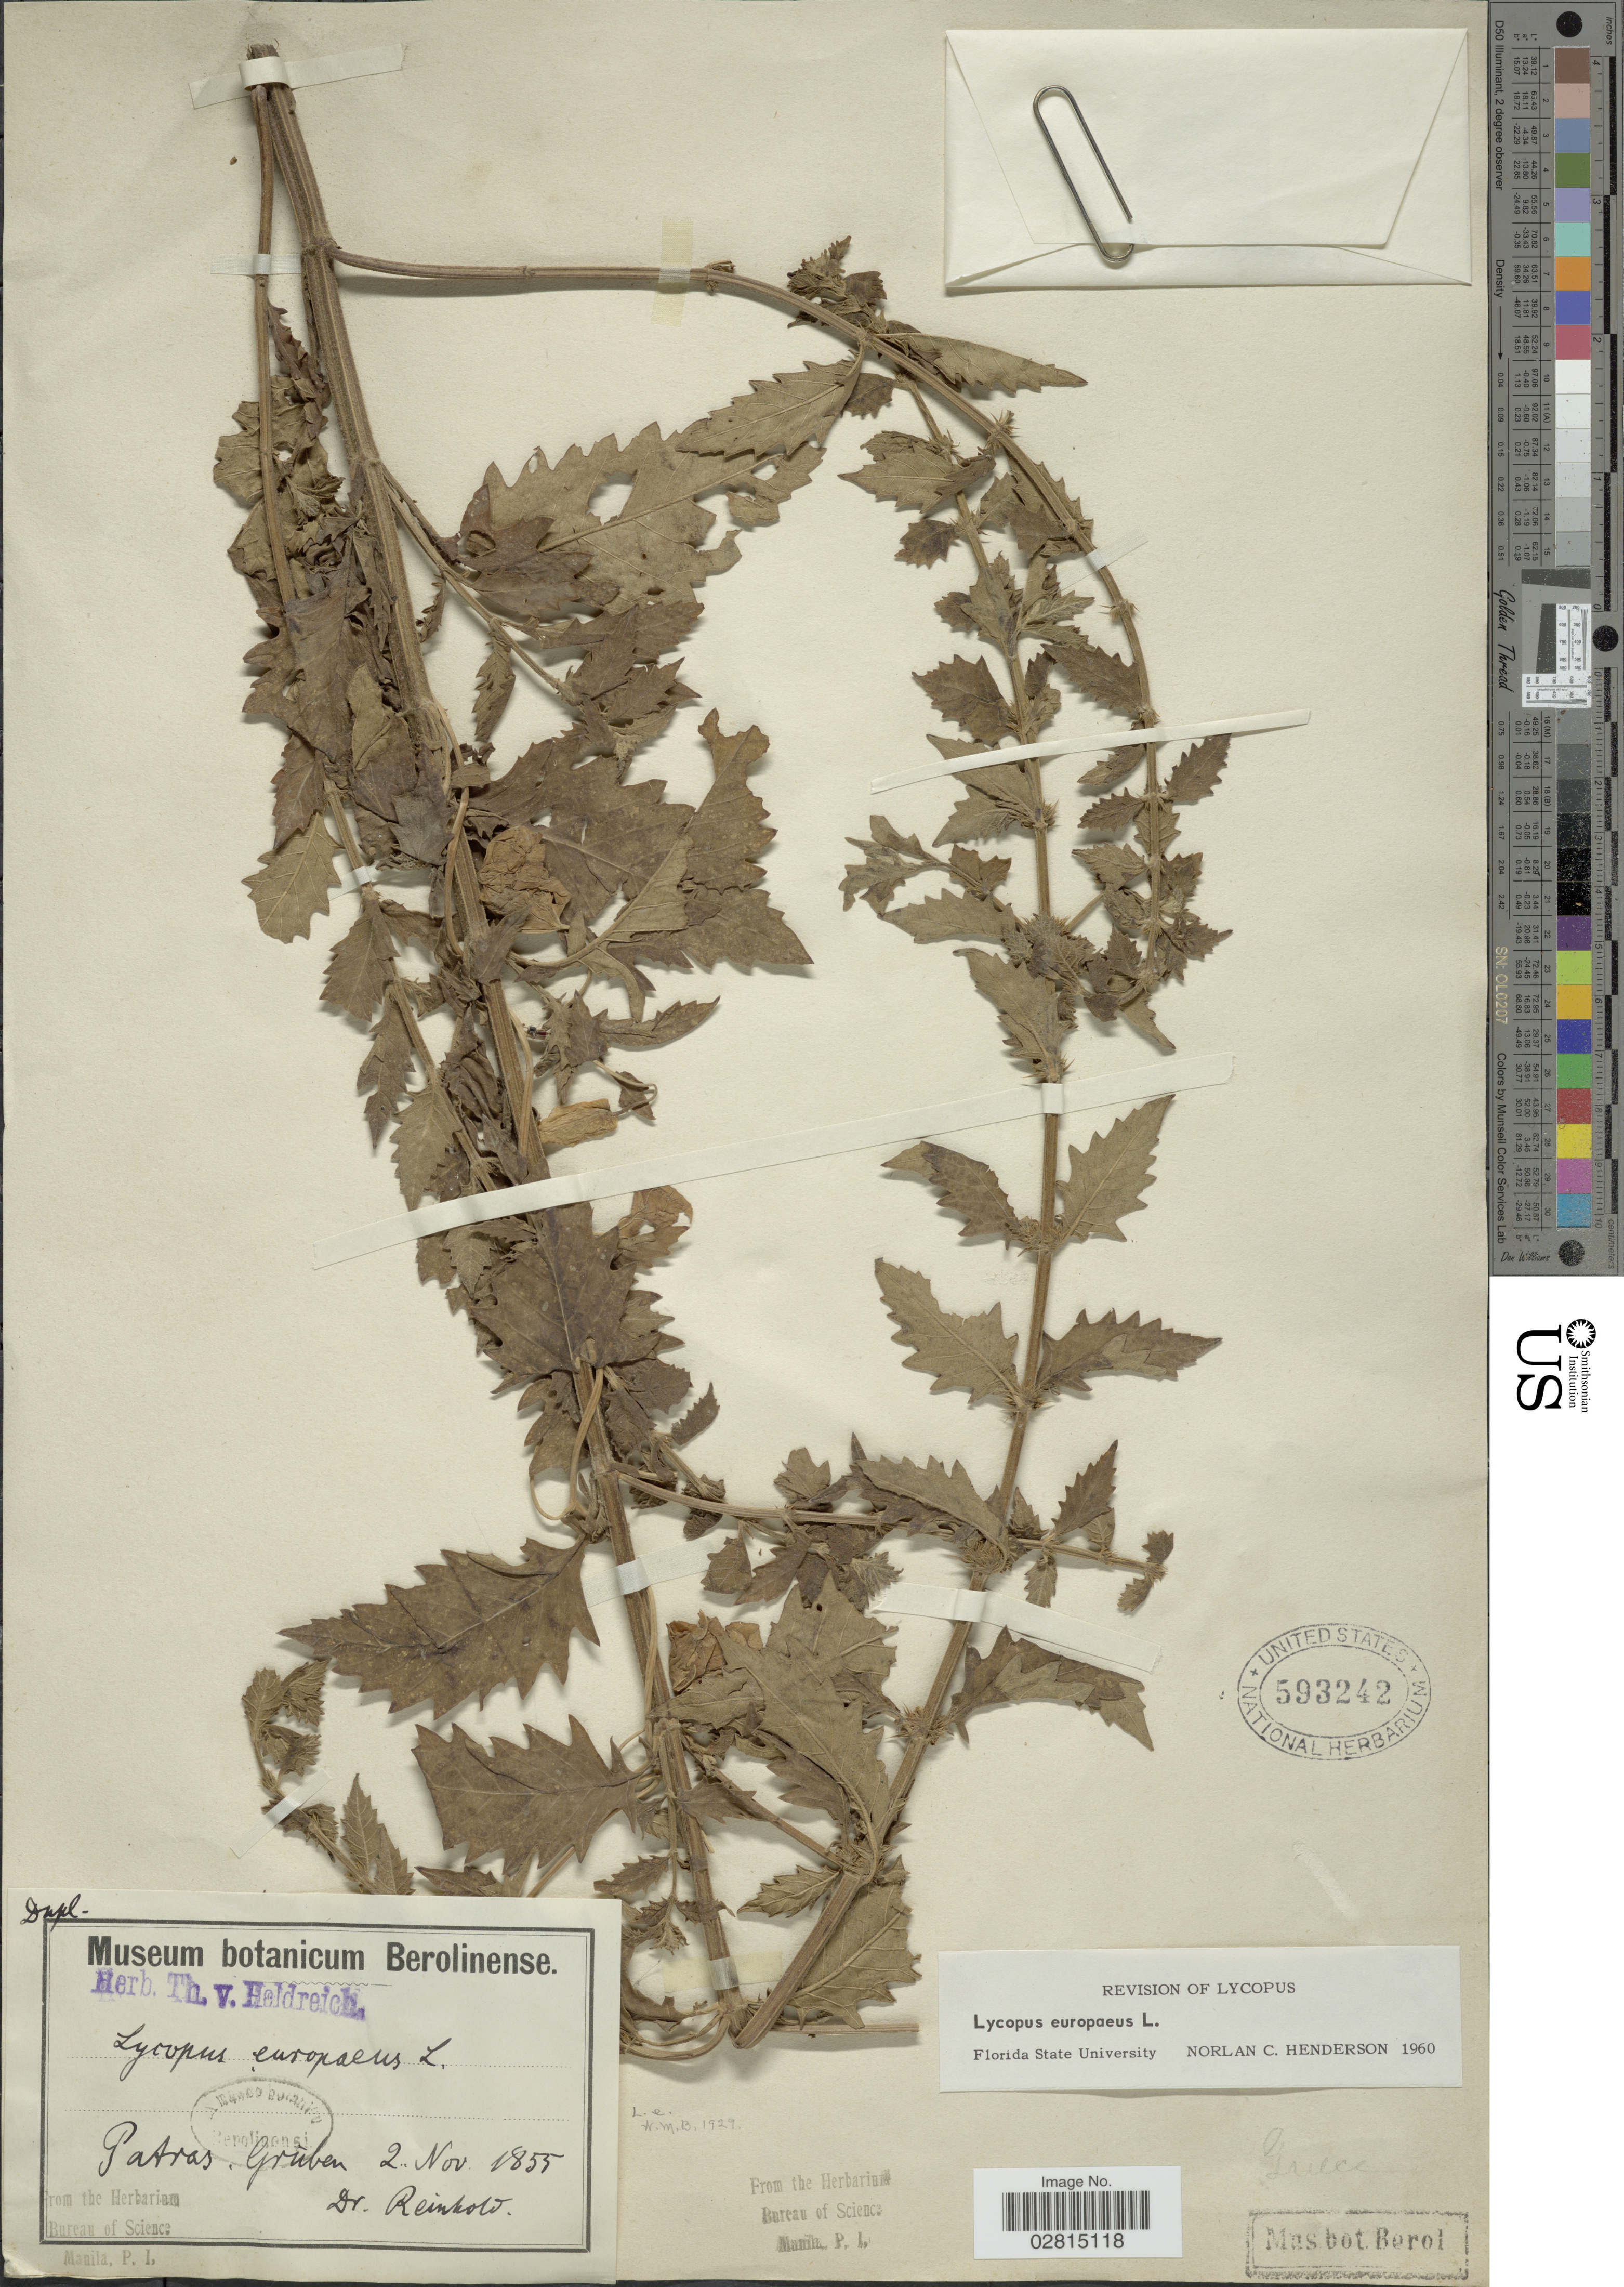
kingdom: Plantae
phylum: Tracheophyta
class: Magnoliopsida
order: Lamiales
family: Lamiaceae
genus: Lycopus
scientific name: Lycopus europaeus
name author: L.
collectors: Reinbold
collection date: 1855-11-02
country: Greece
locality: Patras, Grúben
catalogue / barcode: US 593242